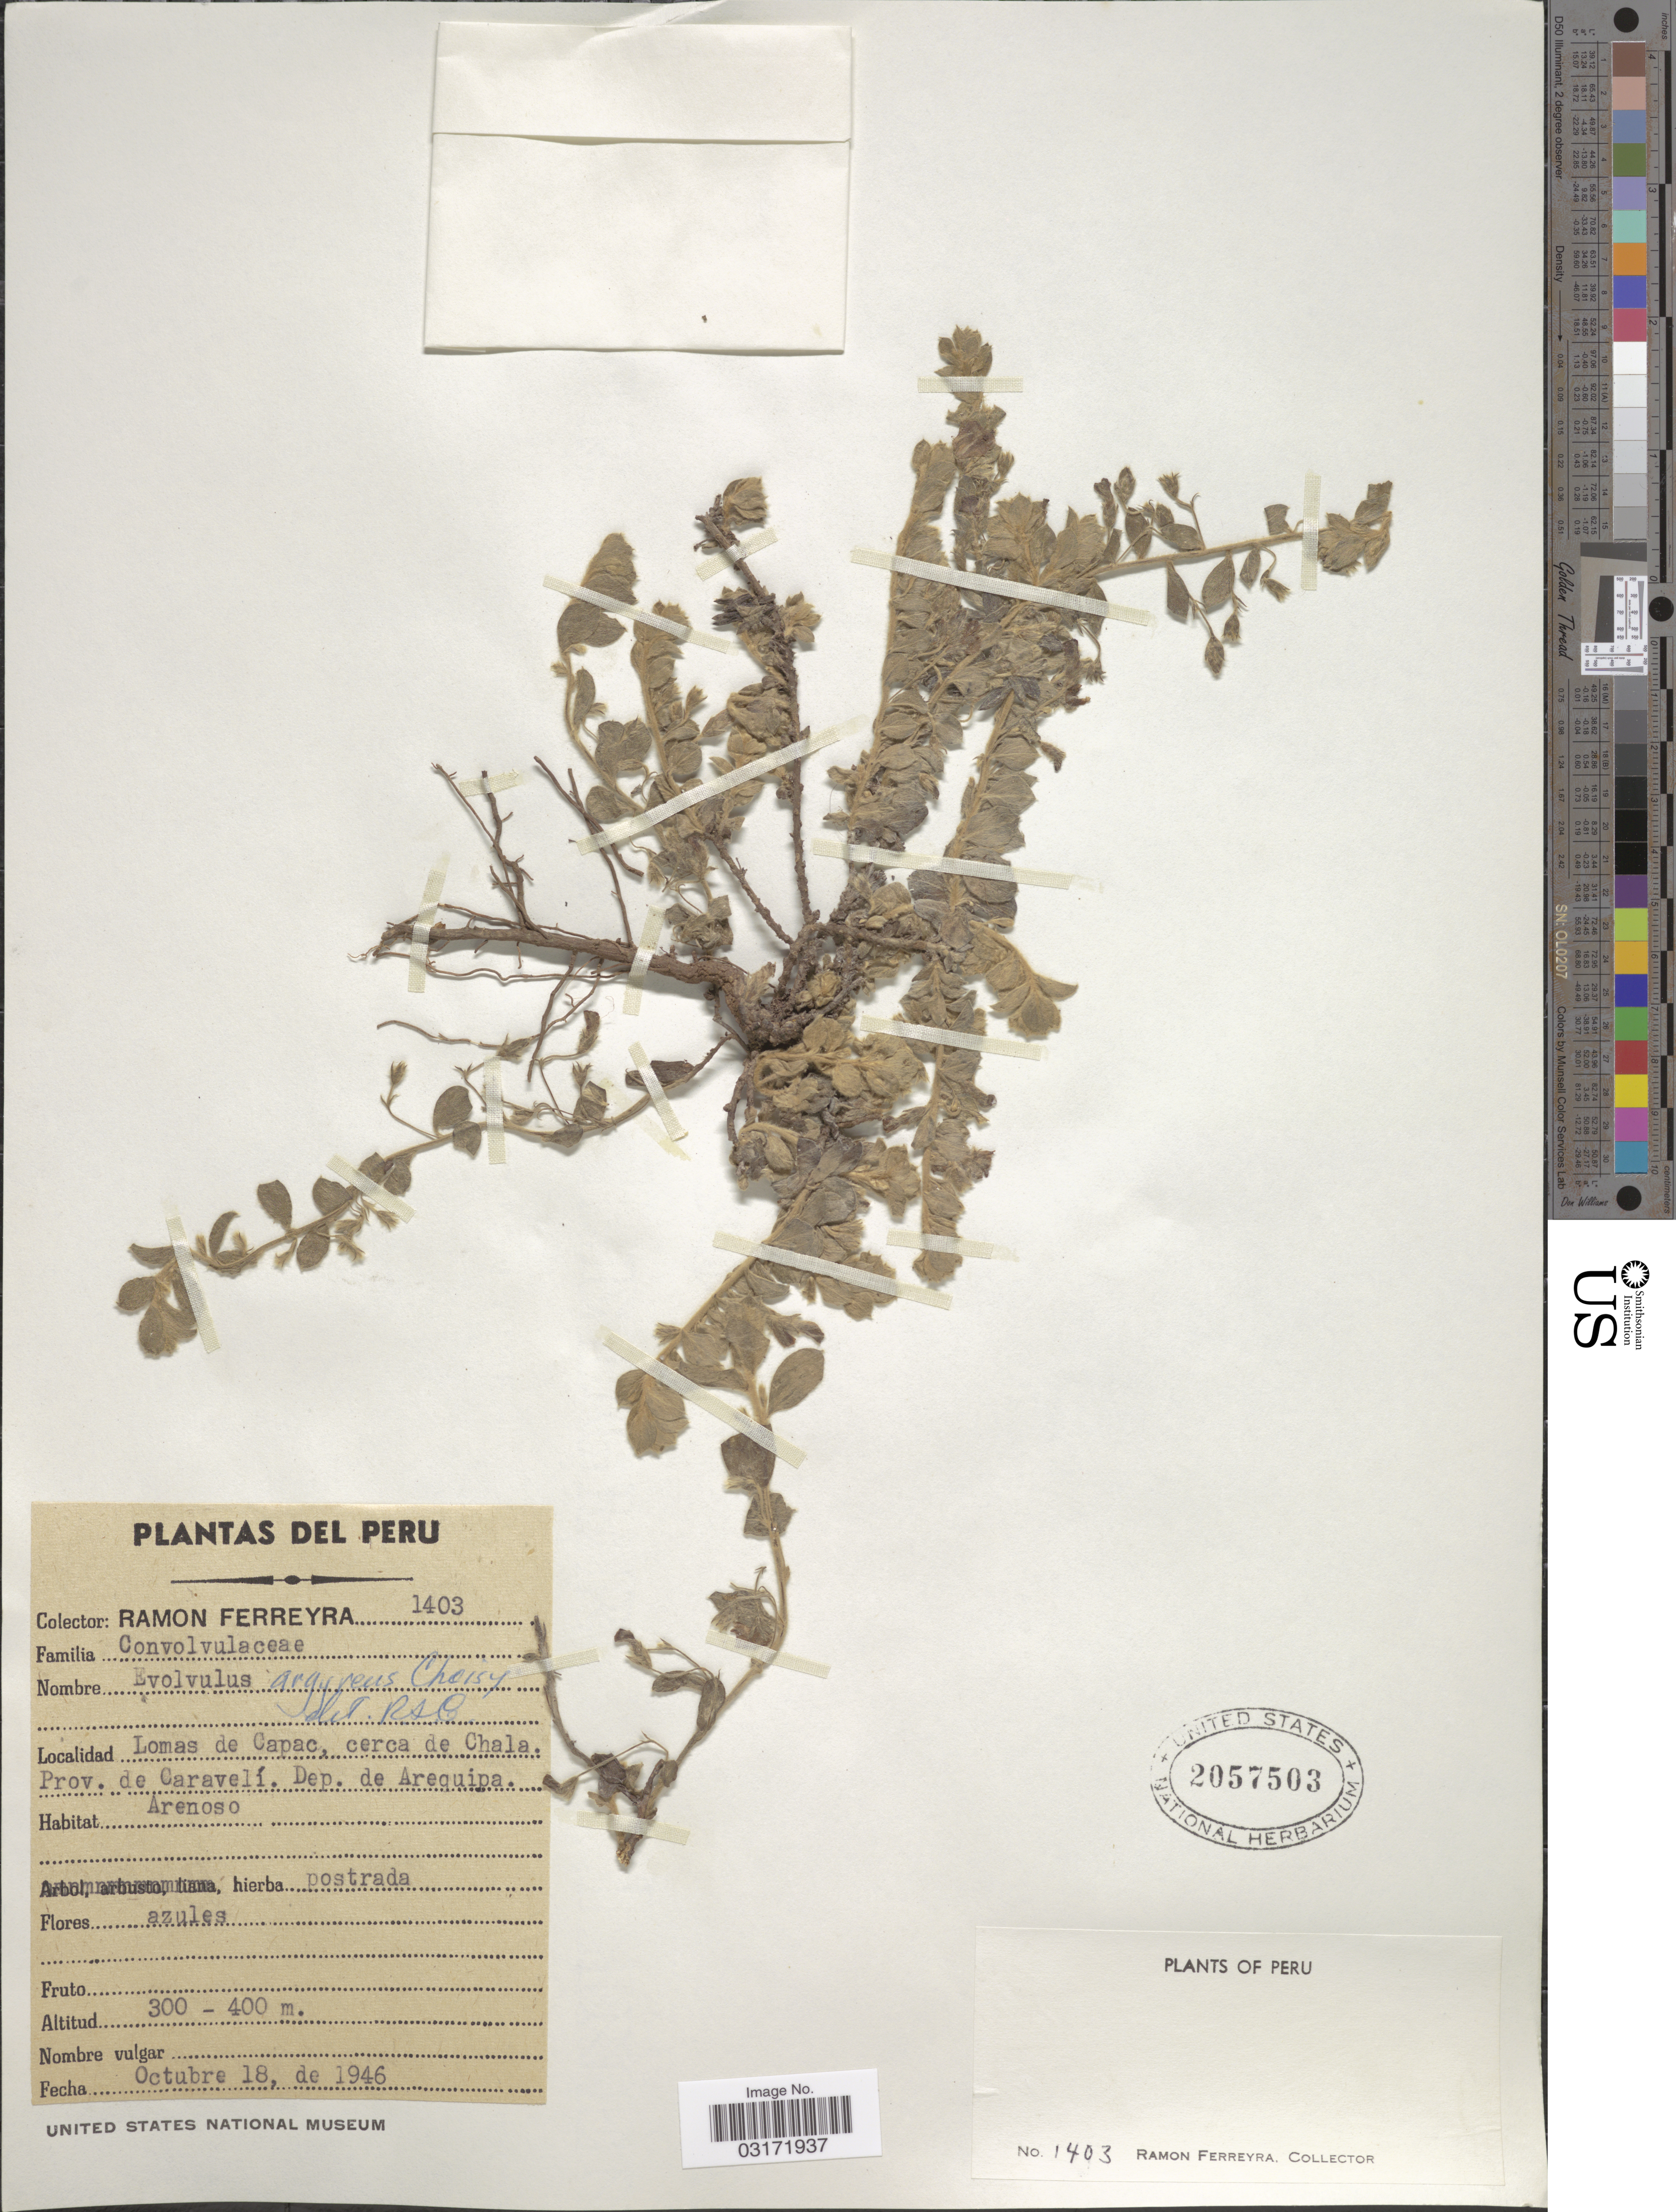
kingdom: Plantae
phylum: Tracheophyta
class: Magnoliopsida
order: Solanales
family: Convolvulaceae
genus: Evolvulus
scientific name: Evolvulus argyreus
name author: Choisy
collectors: R. A. Ferreyra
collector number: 1403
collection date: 1946-10-18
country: Peru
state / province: Arequipa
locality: Lomas de Capac, cerca de Chala. Prov. de Caravelí. Dep. de Arequipa.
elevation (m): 300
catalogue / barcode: US 2057503